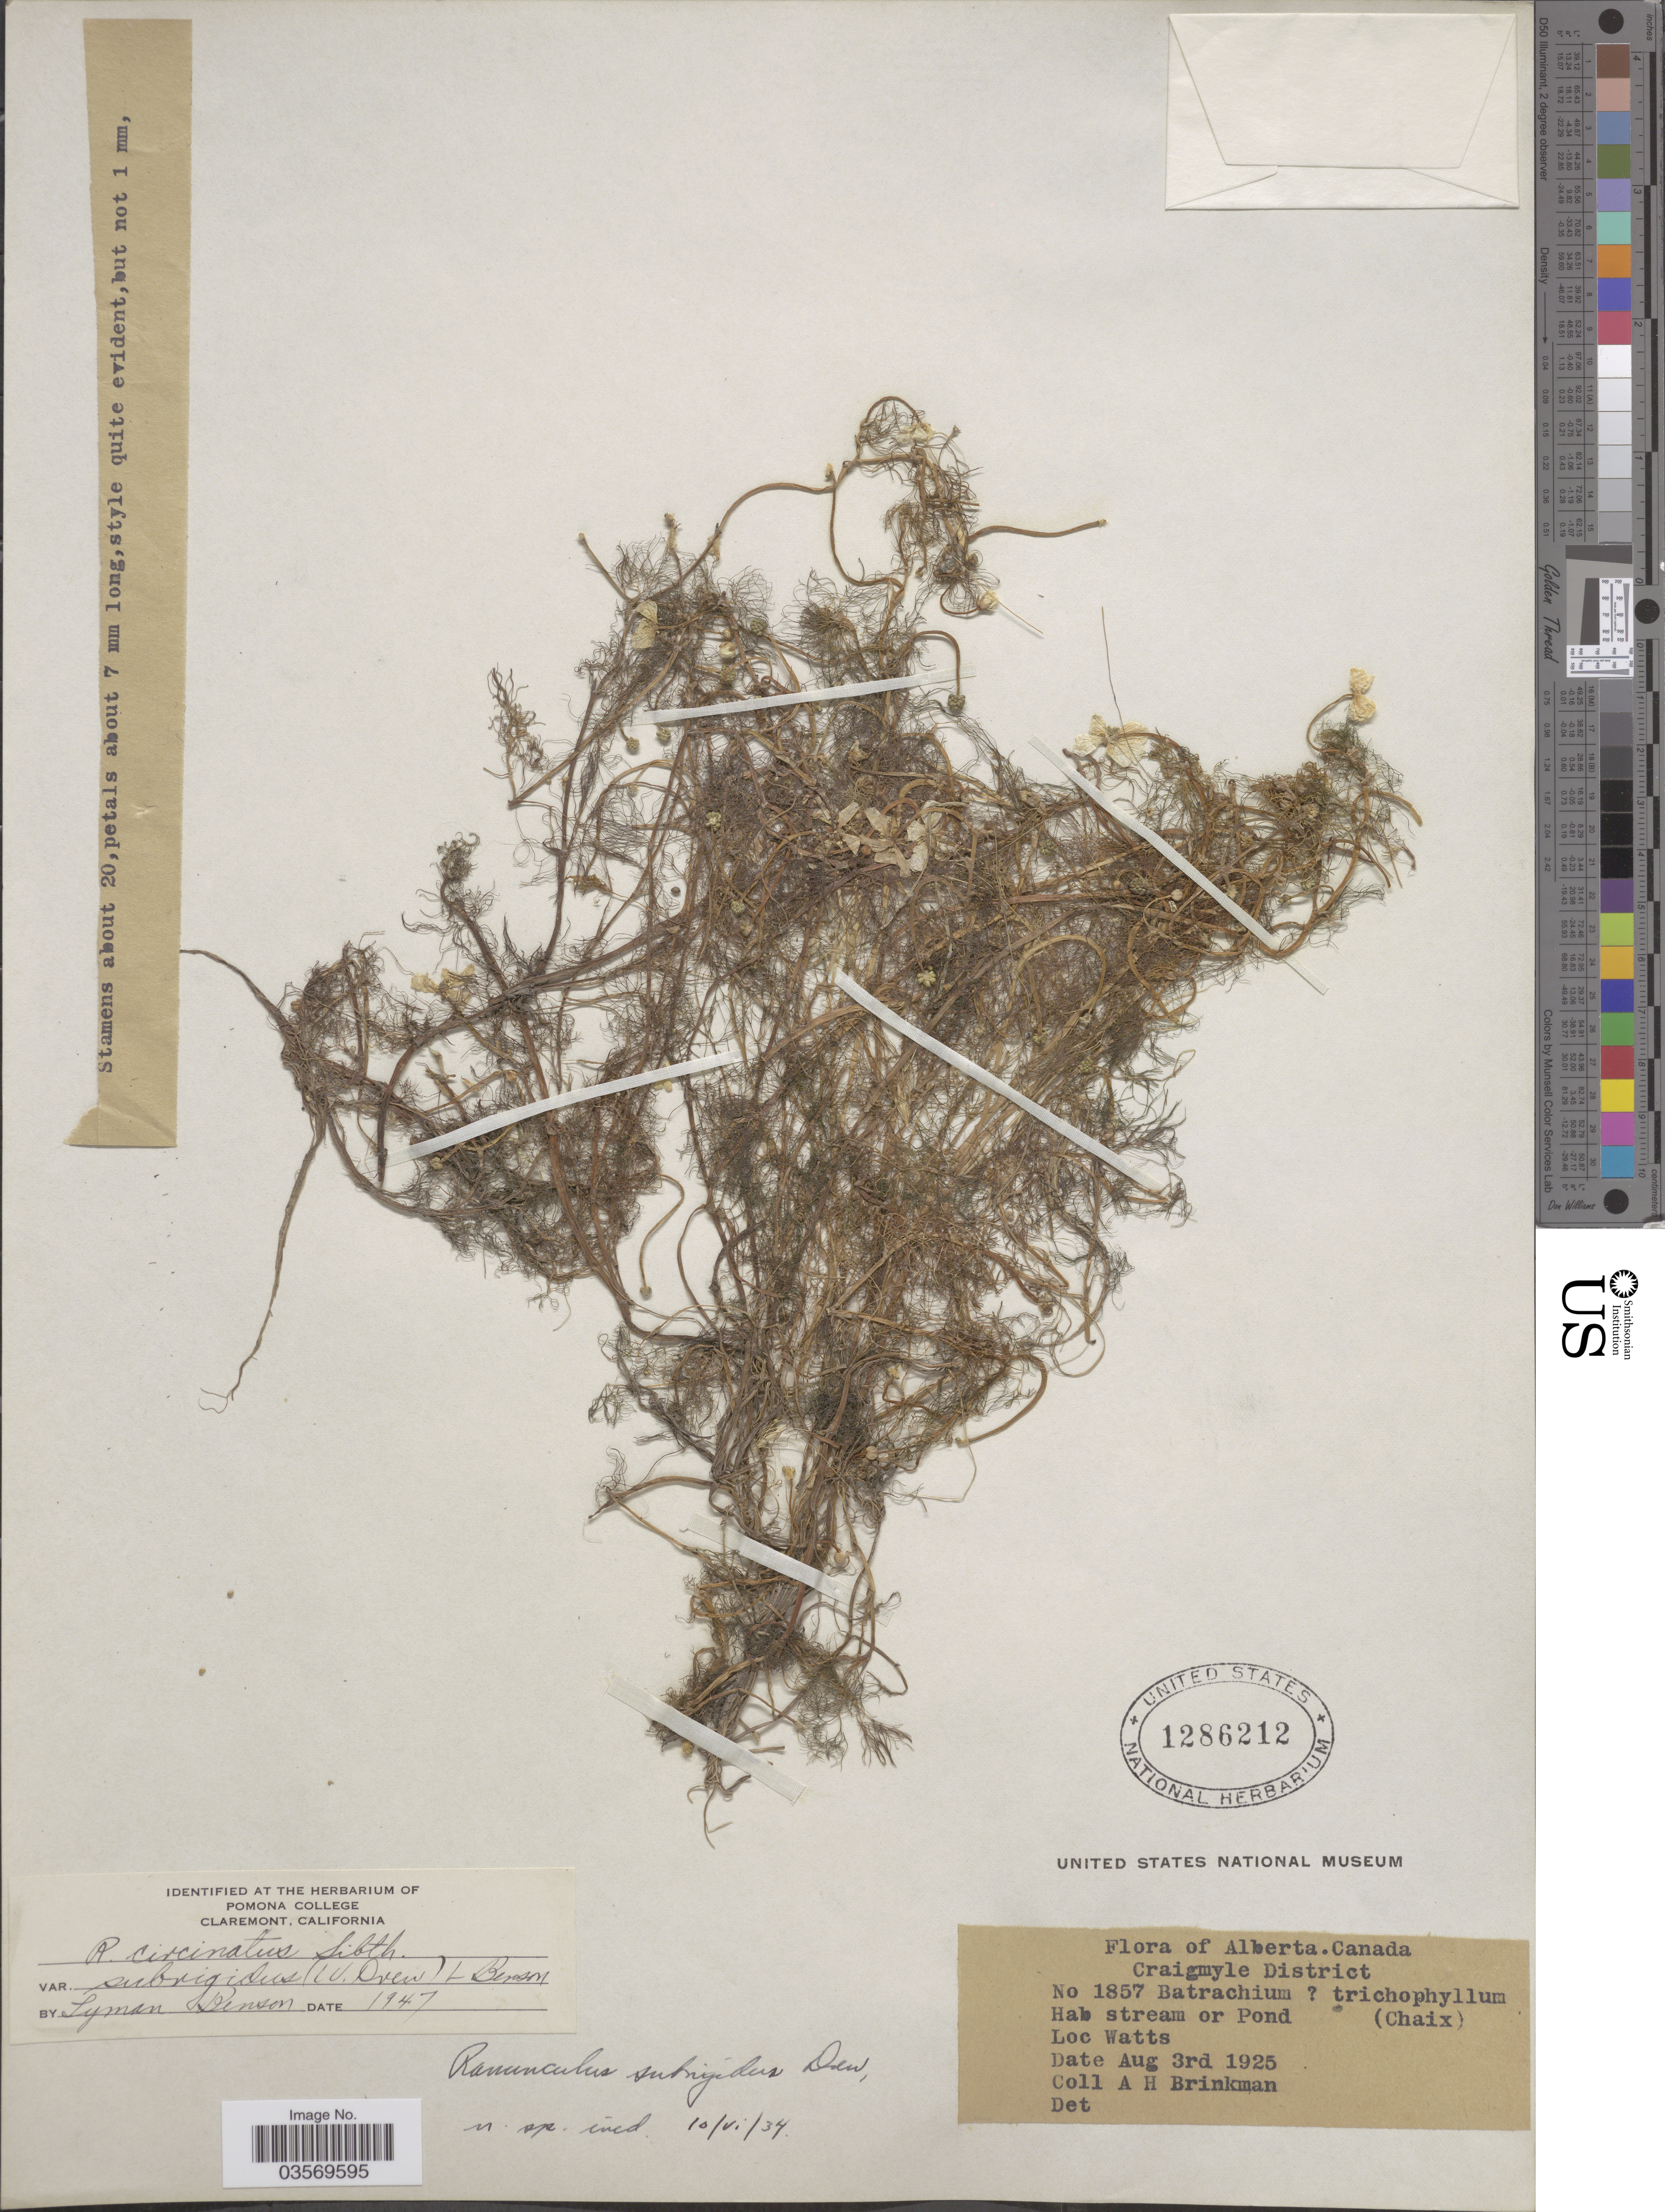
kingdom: Plantae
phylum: Tracheophyta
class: Magnoliopsida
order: Ranunculales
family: Ranunculaceae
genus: Ranunculus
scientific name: Ranunculus subrigidus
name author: W.B. Drew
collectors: A. Brinkman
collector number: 1857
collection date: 1925-08-03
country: Canada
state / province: Alberta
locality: Craigmyle District. Watts.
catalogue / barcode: US 1286212